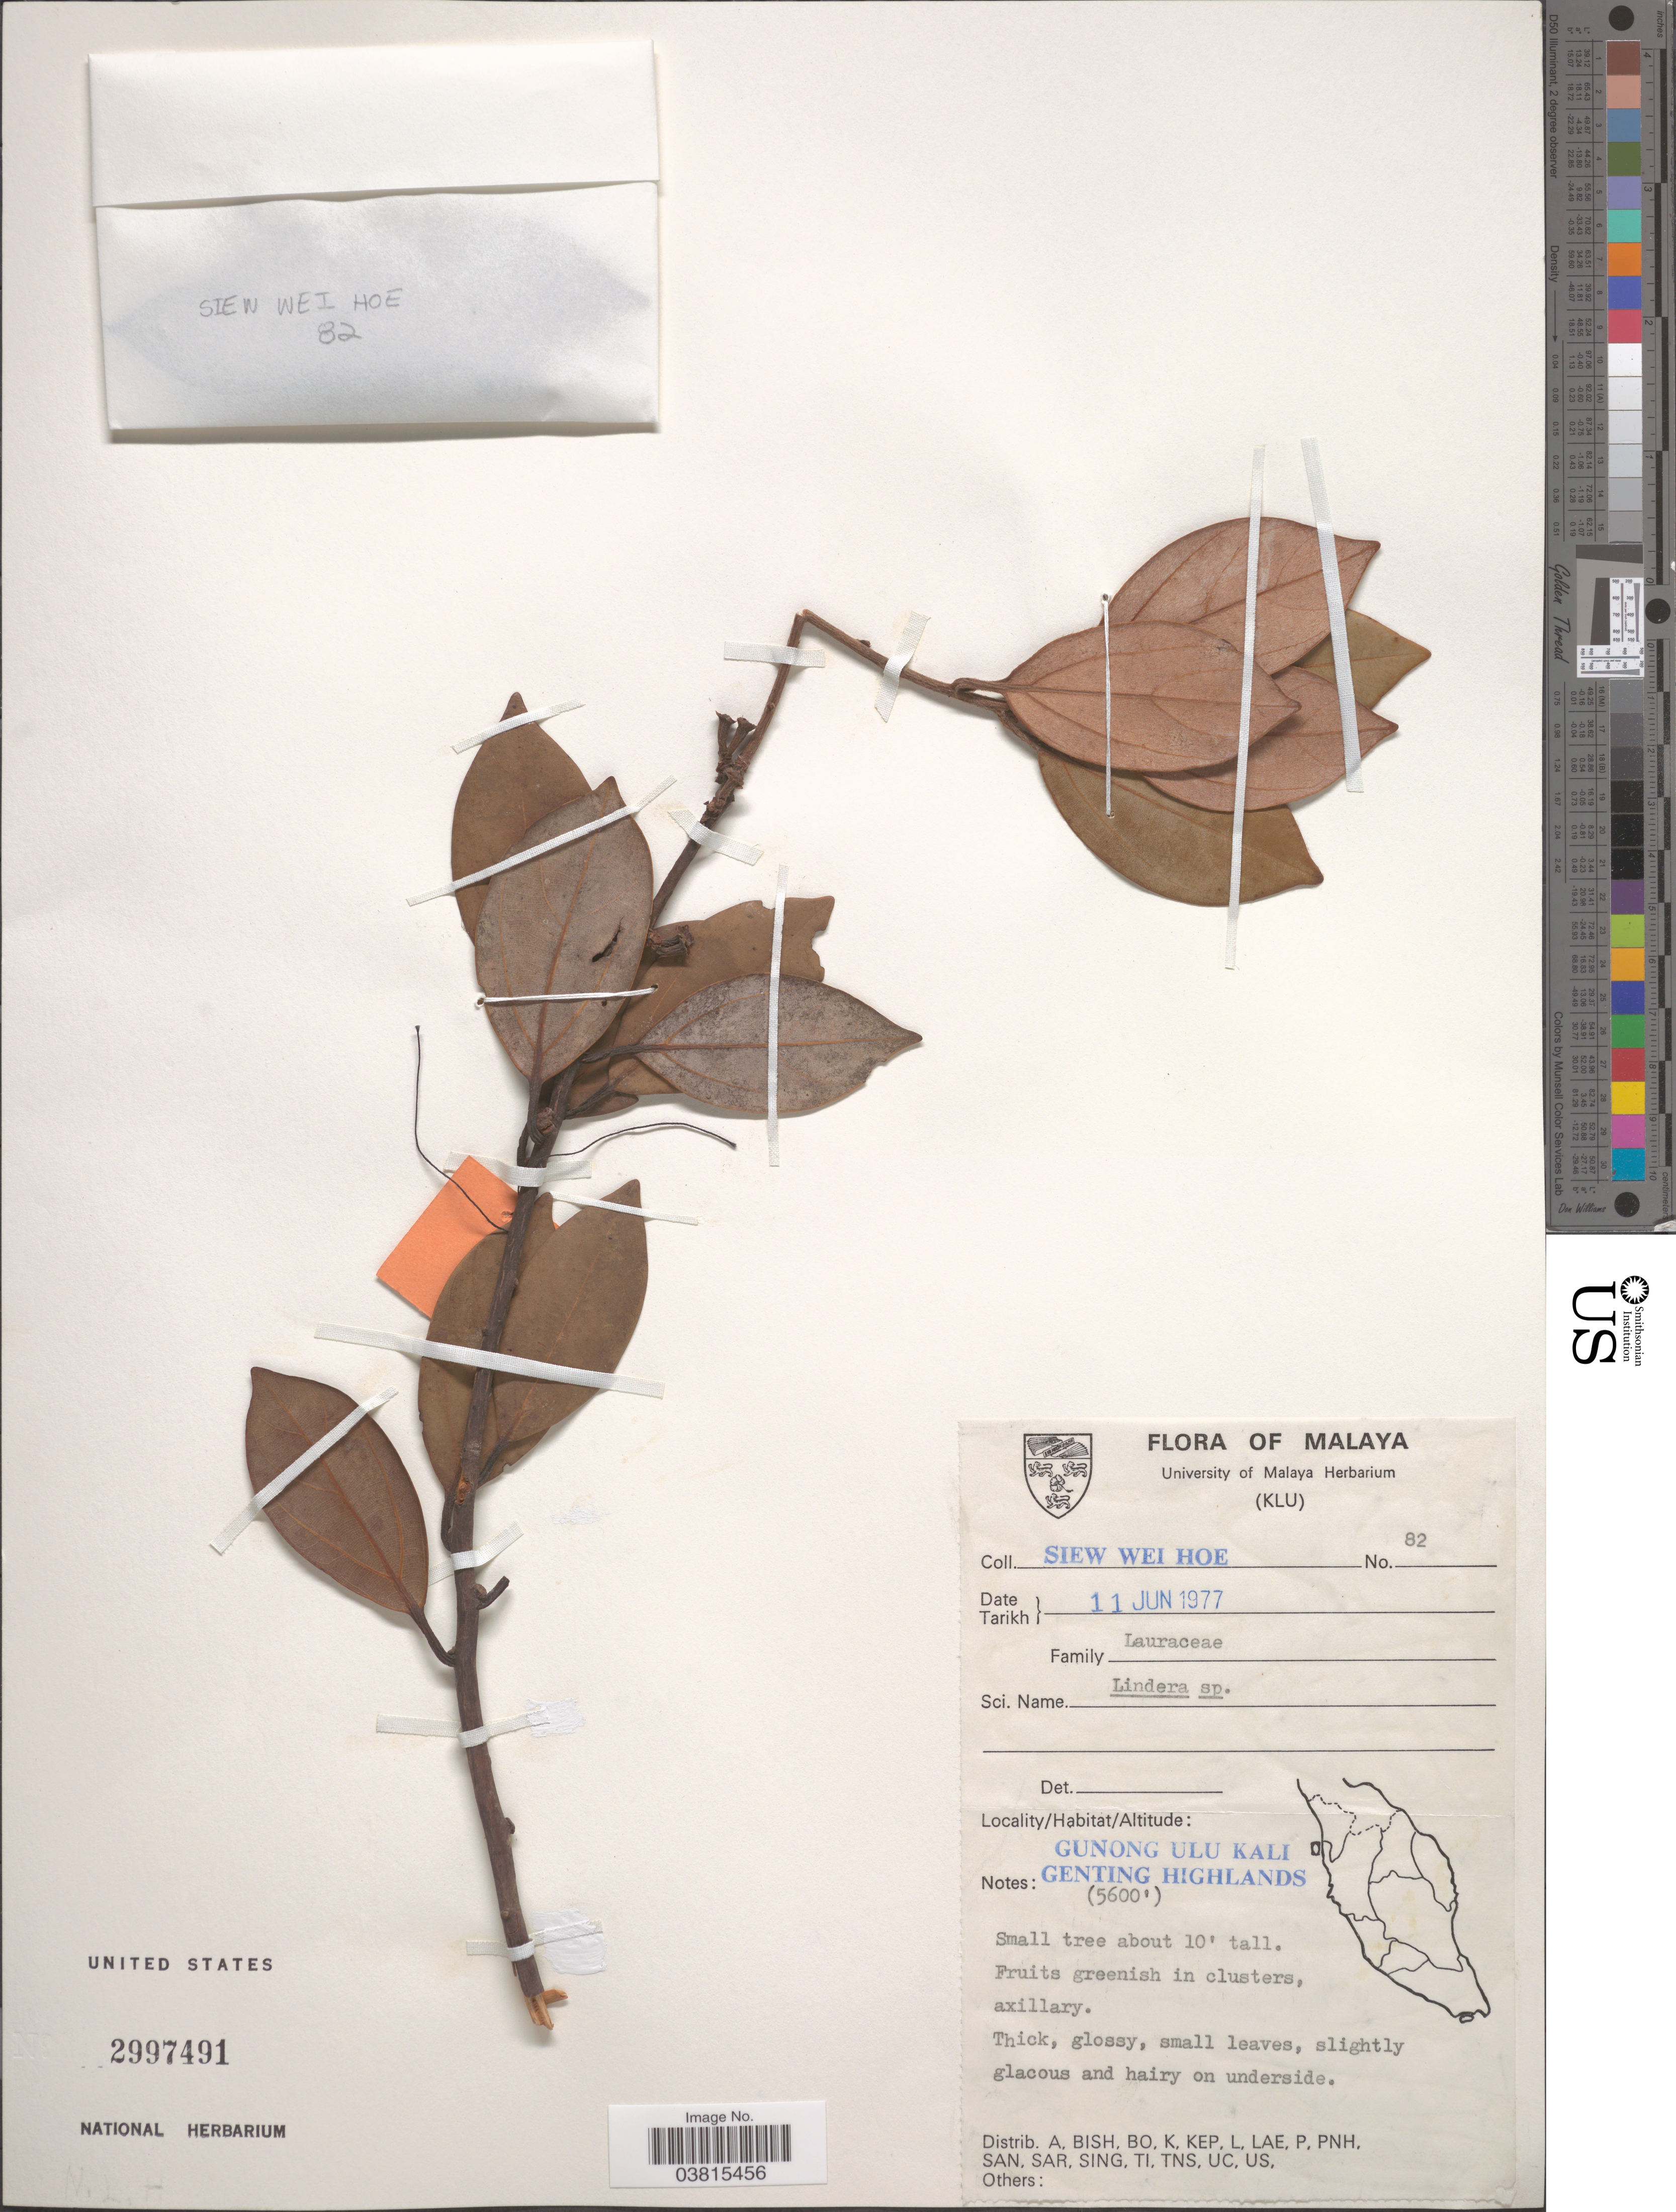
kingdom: Plantae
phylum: Tracheophyta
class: Magnoliopsida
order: Laurales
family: Lauraceae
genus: Lindera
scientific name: Lindera sp.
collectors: W. H. Siew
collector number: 82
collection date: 1977-06-11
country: Malaysia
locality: Malaya. Gunong Ulu Kali Genting Highlands.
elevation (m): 1707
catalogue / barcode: US 2997491